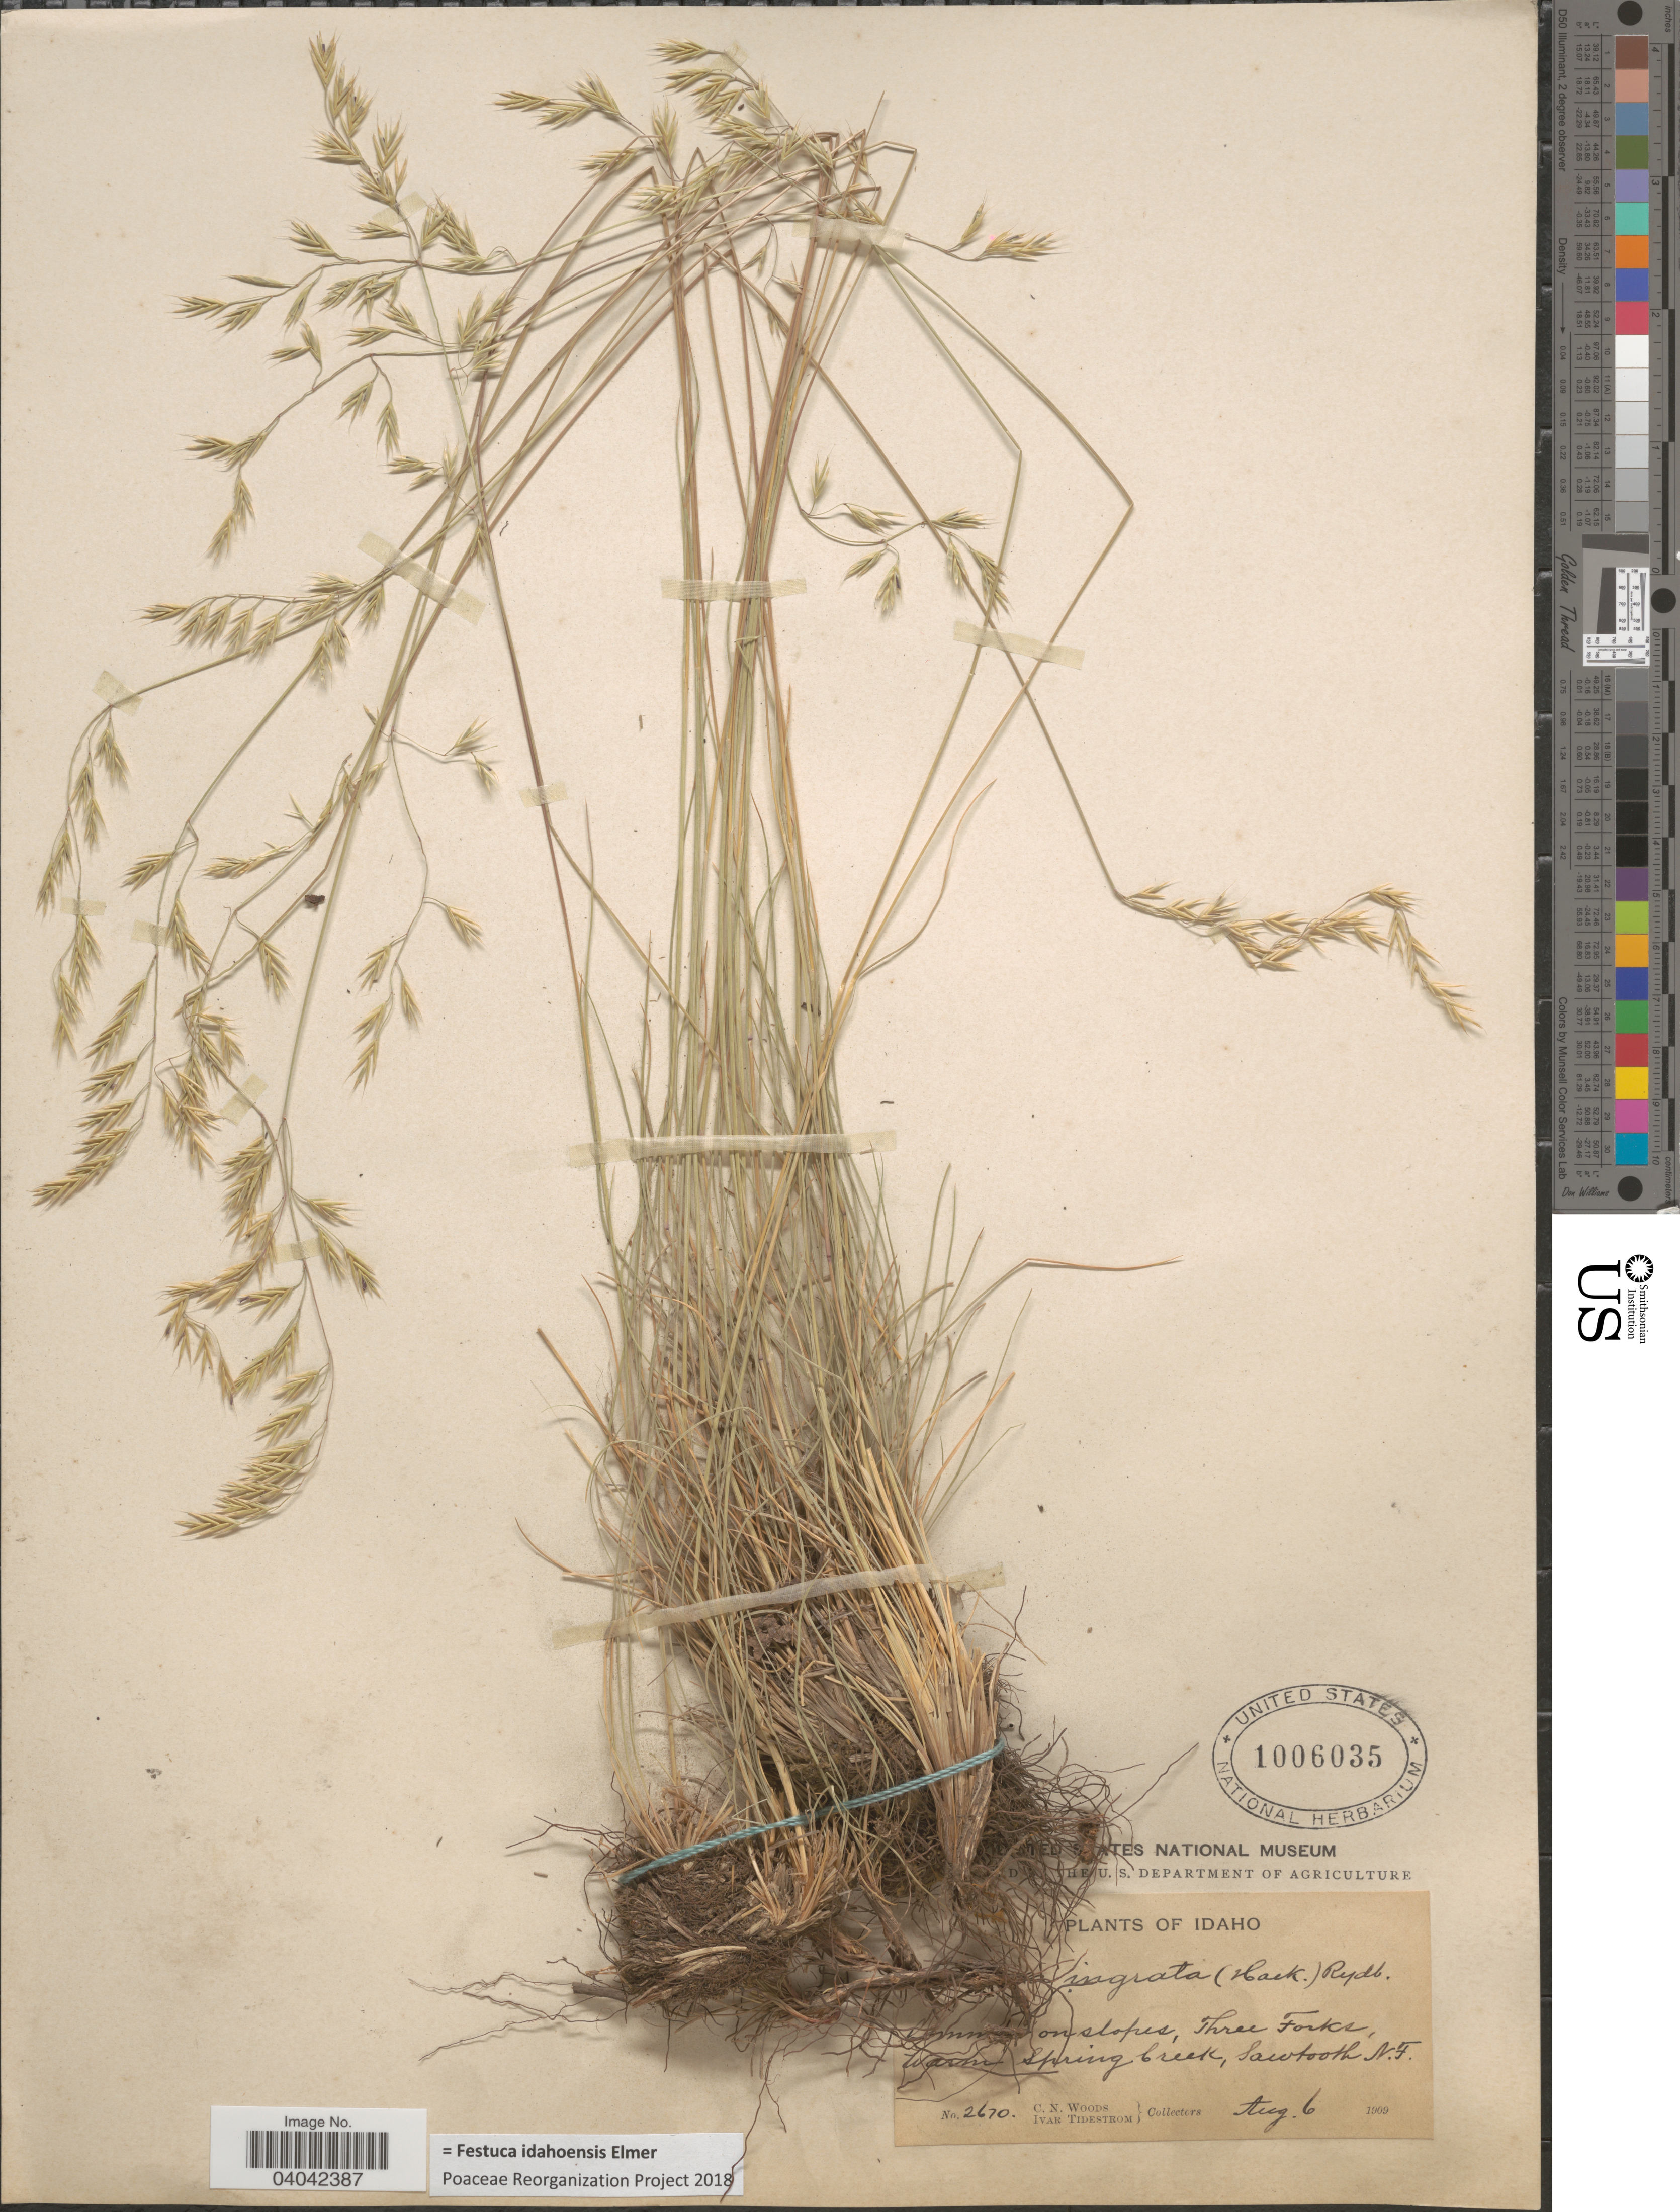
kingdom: Plantae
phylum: Tracheophyta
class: Liliopsida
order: Poales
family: Poaceae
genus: Festuca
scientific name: Festuca idahoensis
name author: Elmer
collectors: C. Woods & I. F. Tidestrom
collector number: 2670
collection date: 1909-08-06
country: United States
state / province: Idaho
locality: On slopes, Three Forks, Warm Spring Creek, Sawtooth N. F.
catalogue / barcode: US 1006035